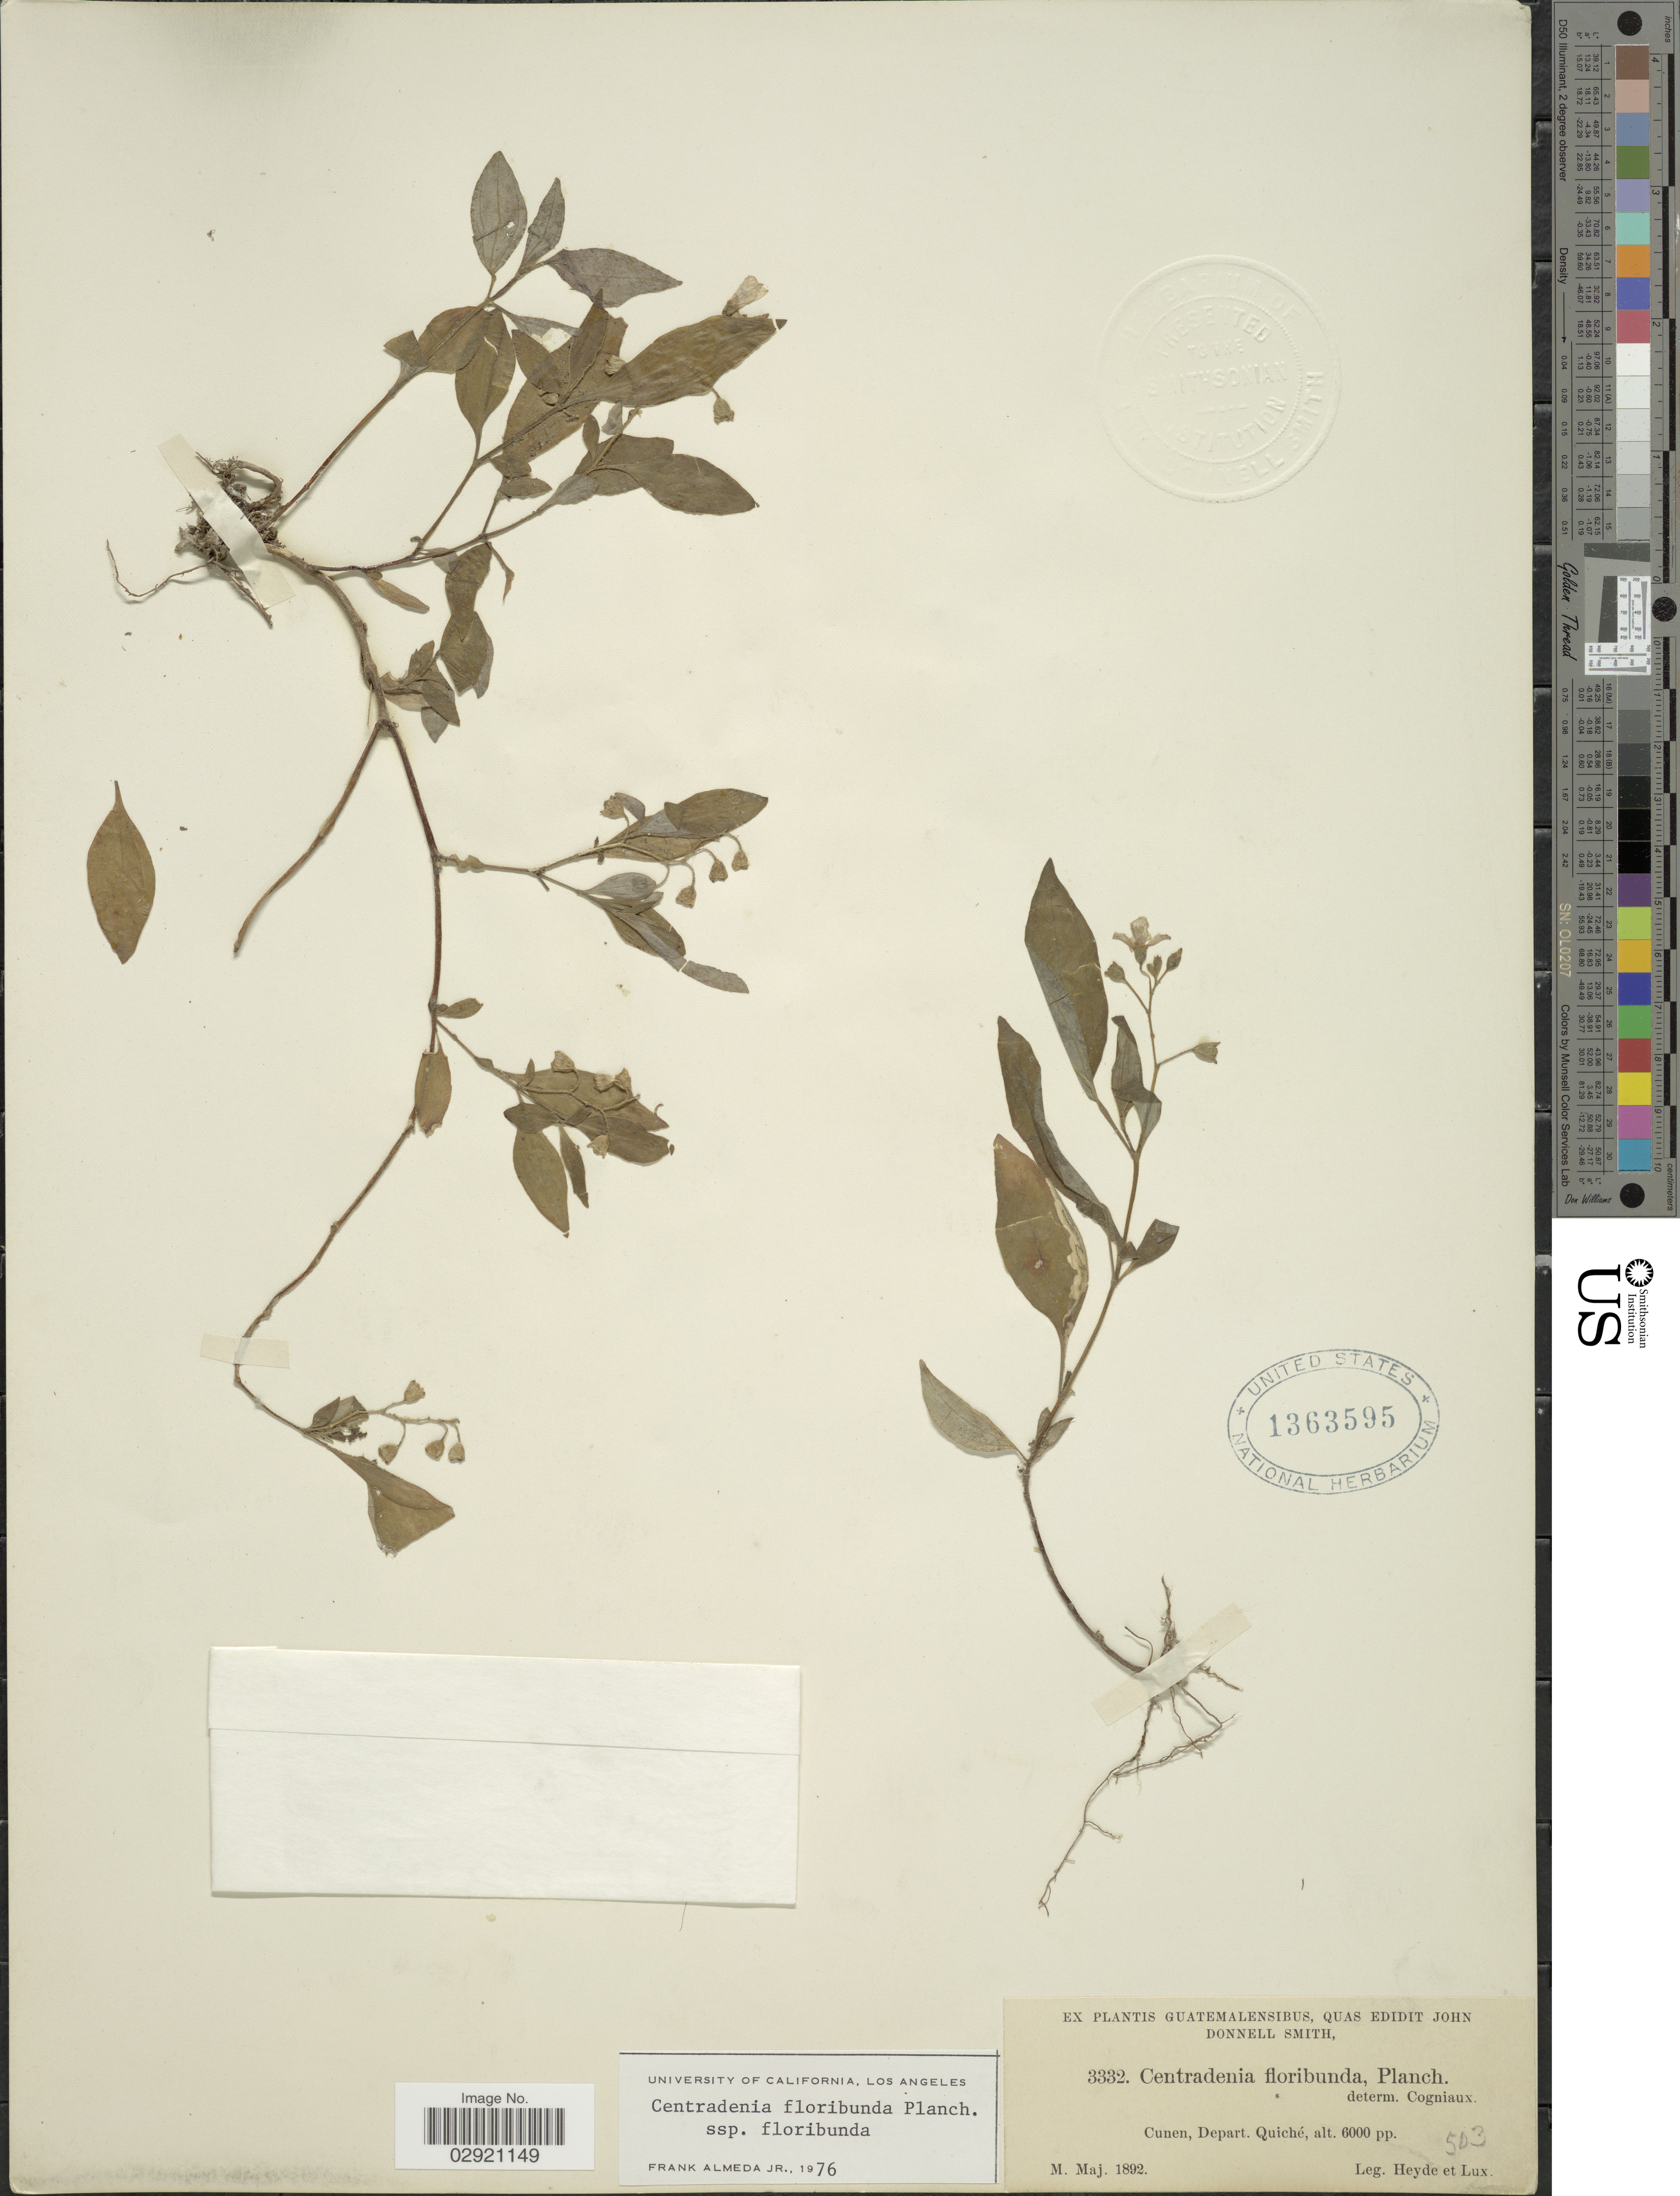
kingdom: Plantae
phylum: Tracheophyta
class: Magnoliopsida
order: Myrtales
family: Melastomataceae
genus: Centradenia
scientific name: Centradenia floribunda subsp. floribunda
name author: Planch.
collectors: Heyde & Lux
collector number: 3332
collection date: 1892-05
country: Guatemala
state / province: El Quiché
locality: Cunen, Depart. Quiché.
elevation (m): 1829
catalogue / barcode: US 1363595